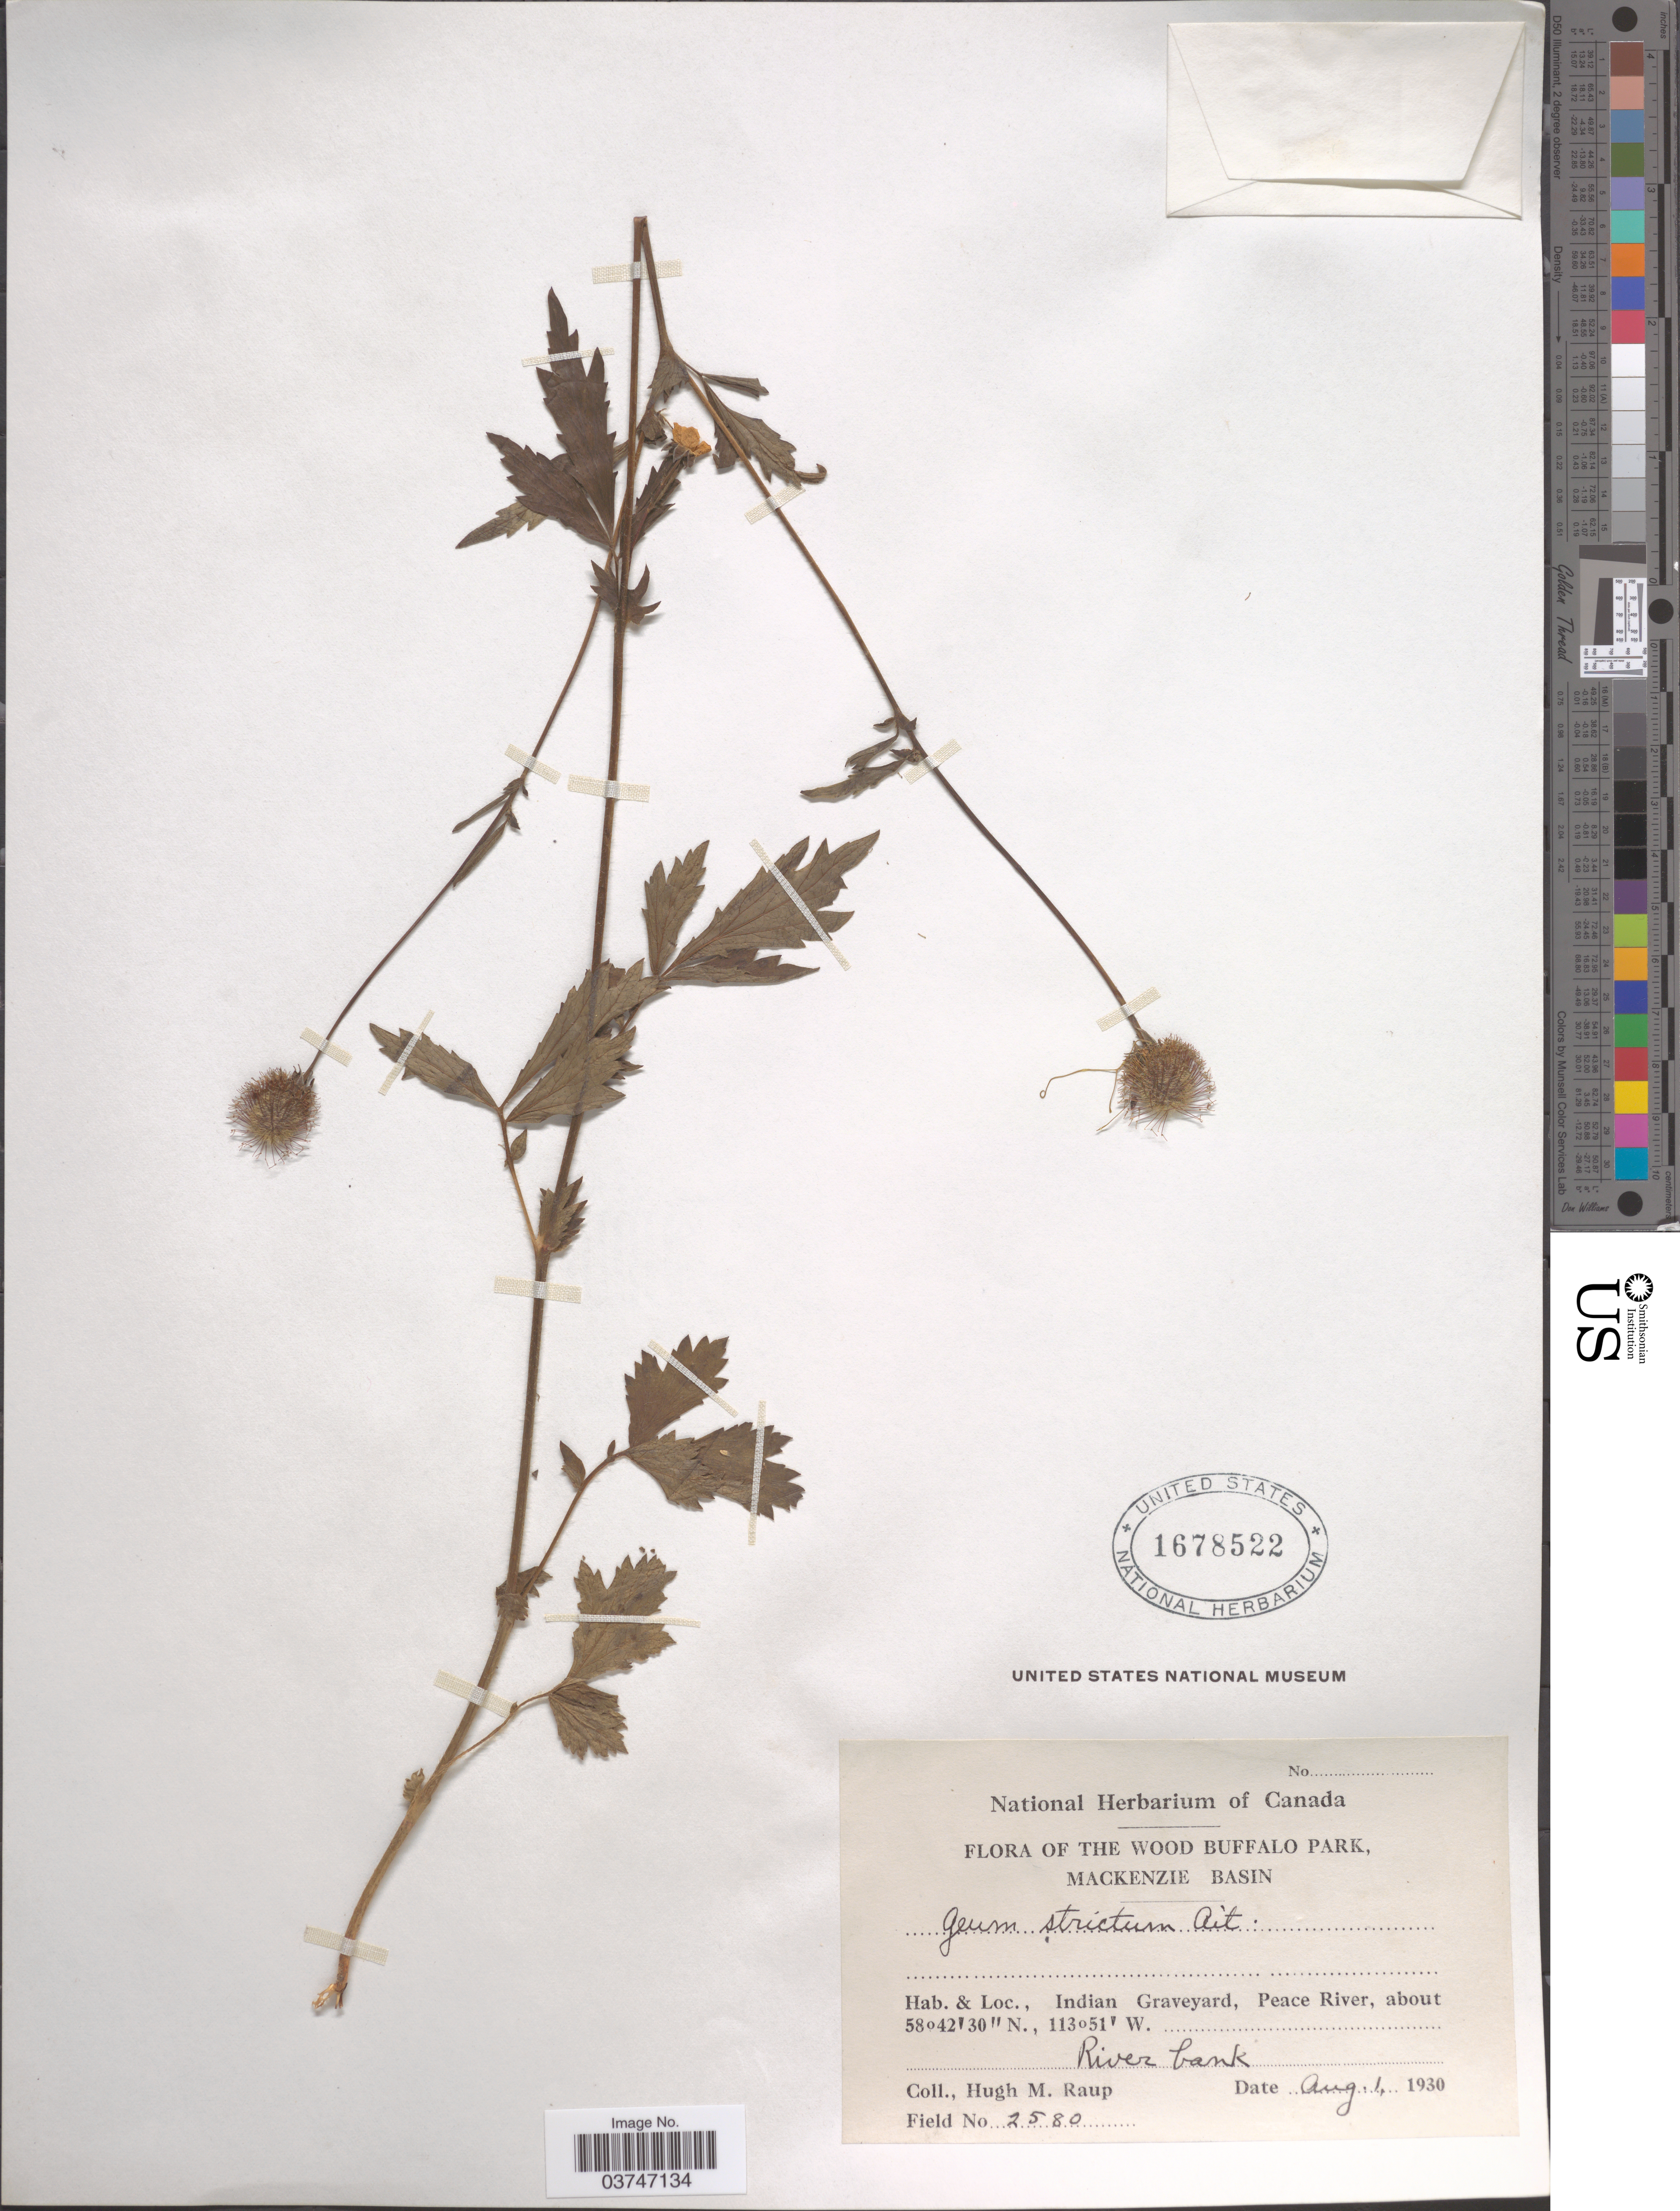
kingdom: Plantae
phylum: Tracheophyta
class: Magnoliopsida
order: Rosales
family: Rosaceae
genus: Geum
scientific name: Geum aleppicum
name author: Jacq.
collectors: H. Raup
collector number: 2580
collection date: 1930-08-01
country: Canada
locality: The Wood Buffalo Park, Mackenzie Basin. Indian Graveyard, Peace River. River bank.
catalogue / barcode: US 1678522